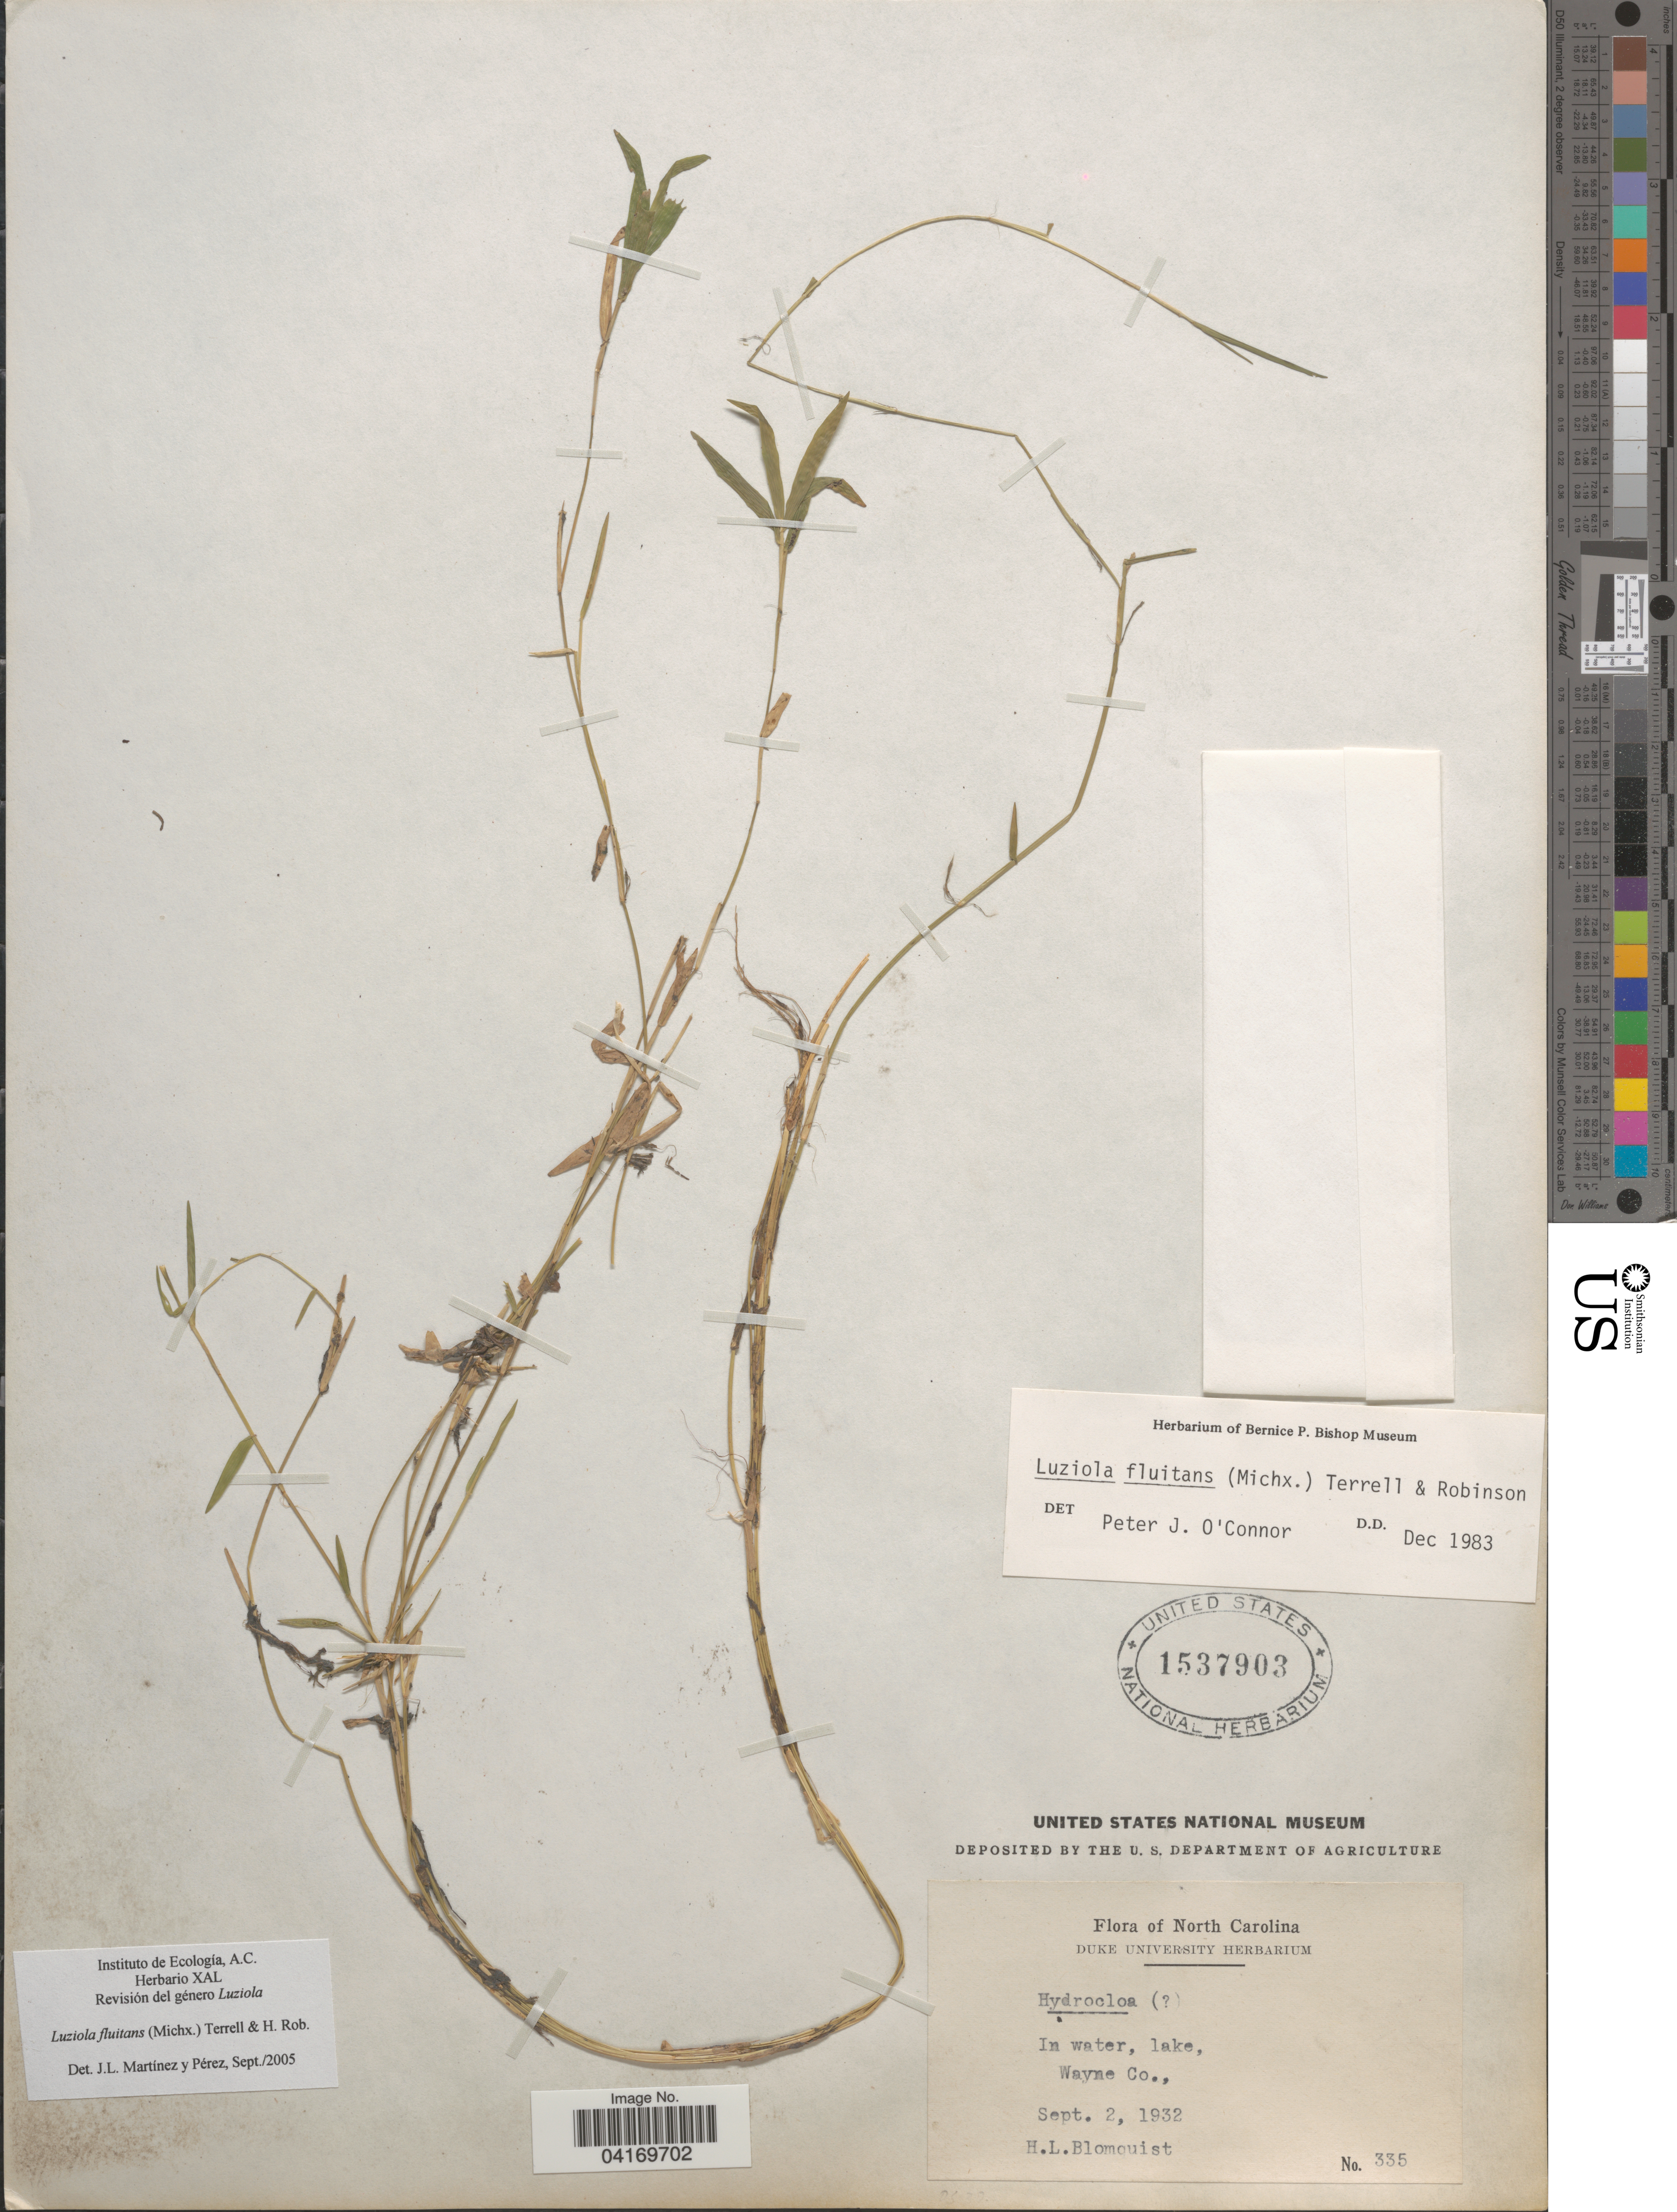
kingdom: Plantae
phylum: Tracheophyta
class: Liliopsida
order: Poales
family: Poaceae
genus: Luziola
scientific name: Luziola fluitans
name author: (Michx.) Terrell & H. Rob.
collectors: H. Blomquist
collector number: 335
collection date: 1932-09-02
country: United States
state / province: North Carolina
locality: Wayne Co.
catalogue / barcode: US 1537903